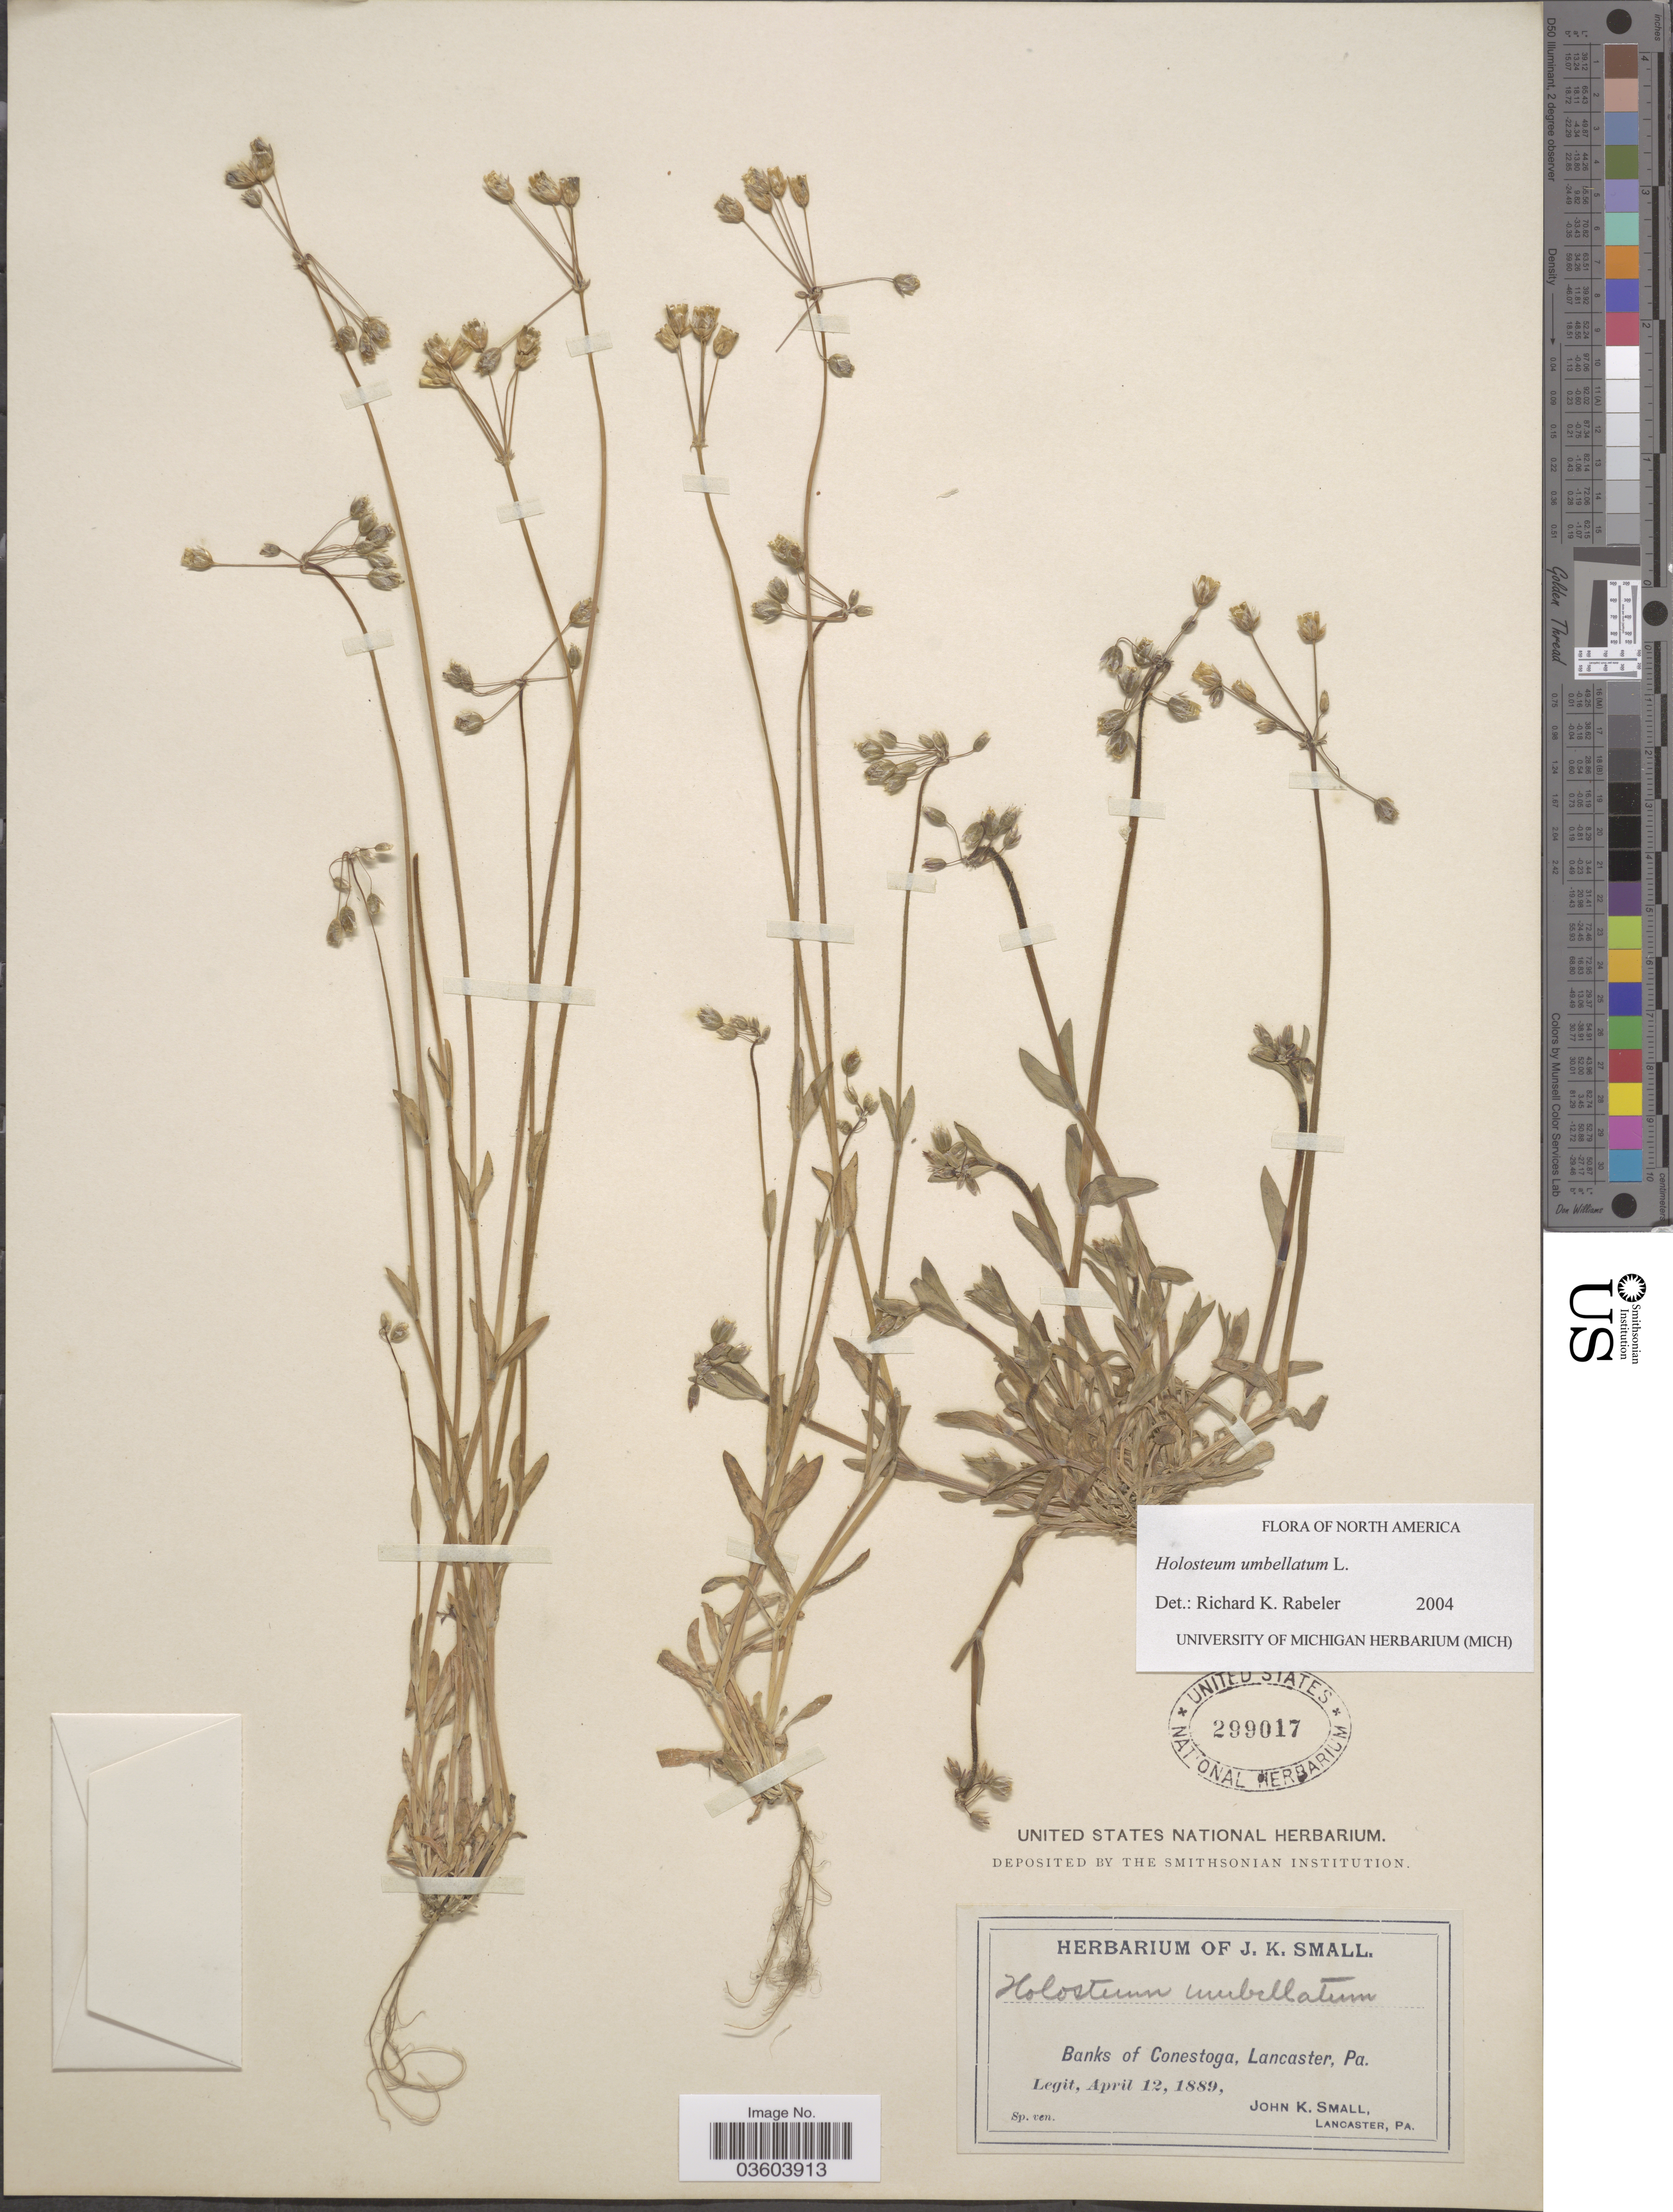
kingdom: Plantae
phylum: Tracheophyta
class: Magnoliopsida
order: Caryophyllales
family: Caryophyllaceae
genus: Holosteum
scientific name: Holosteum umbellatum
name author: L.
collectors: J. K. Small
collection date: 1889-04-12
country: United States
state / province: Pennsylvania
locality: Banks of Conestoga.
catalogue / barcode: US 299017